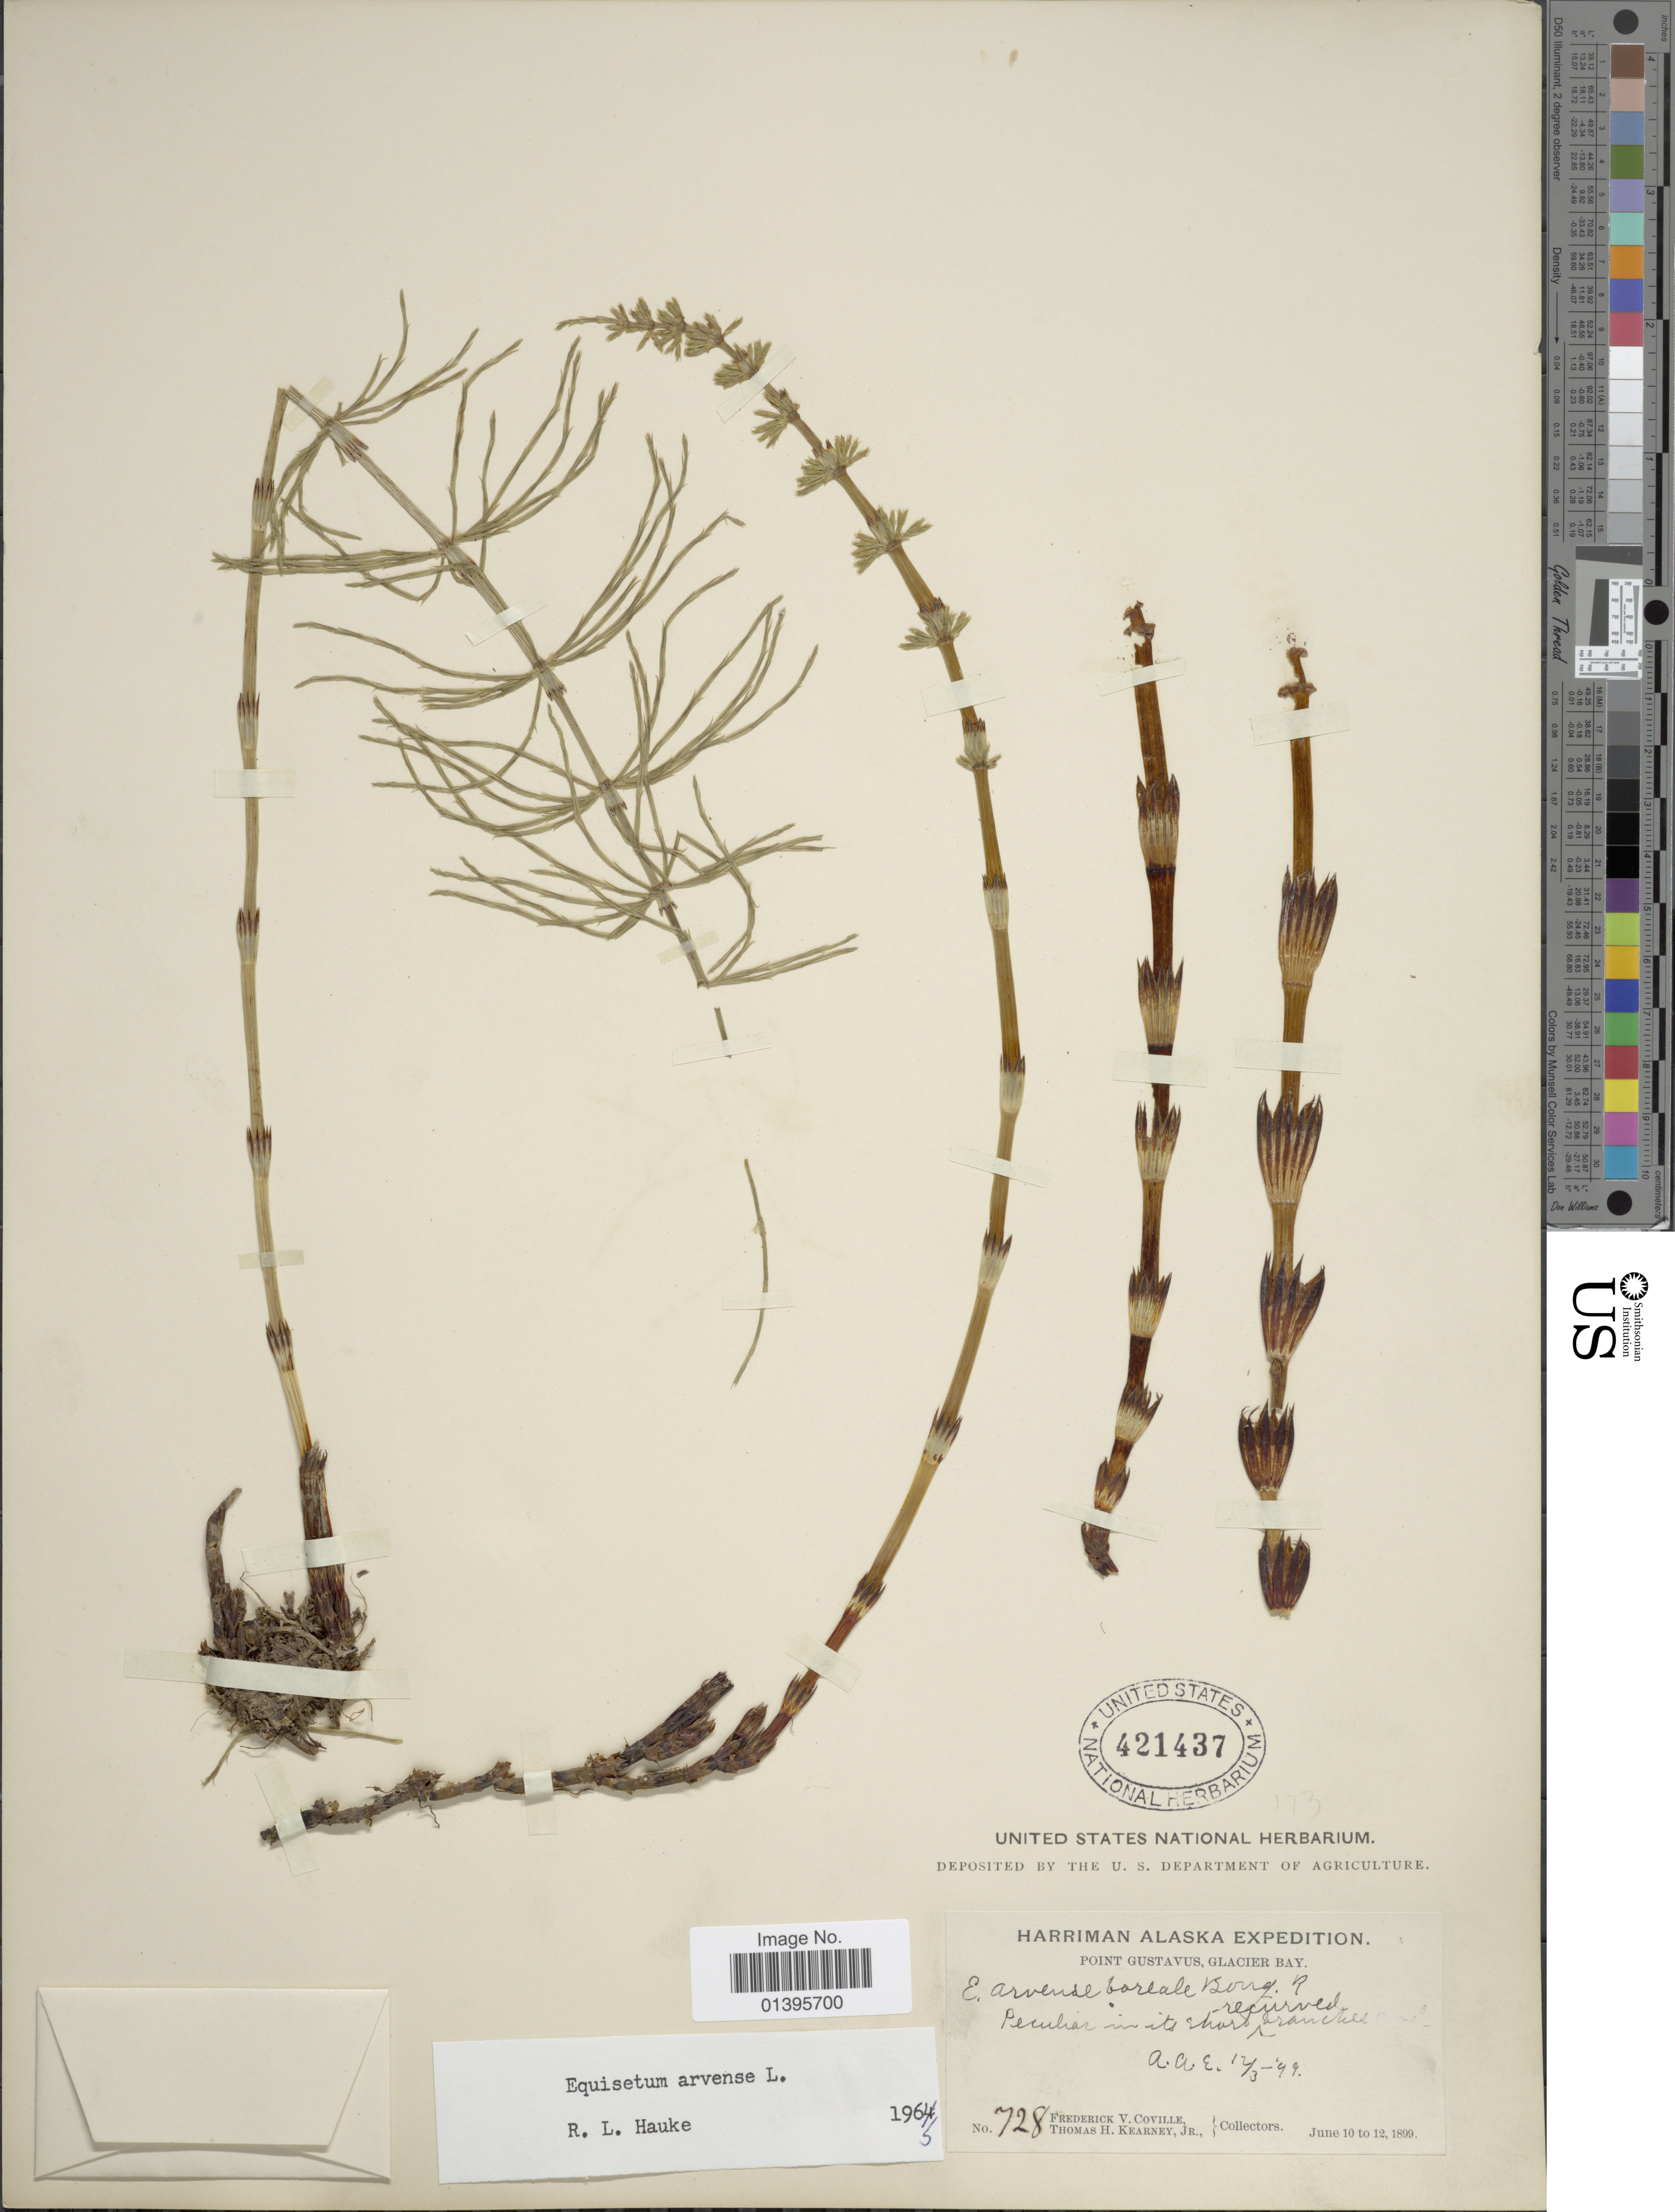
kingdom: Plantae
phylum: Tracheophyta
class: Polypodiopsida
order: Equisetales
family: Equisetaceae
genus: Equisetum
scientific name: Equisetum arvense var. boreale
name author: (Bong.) Rupr.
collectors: F. V. Coville & T. H. Kearney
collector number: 728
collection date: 1899-06-10/1899-06-12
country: United States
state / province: Alaska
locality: Point Gustavus, Glacier Bay.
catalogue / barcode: US 421437